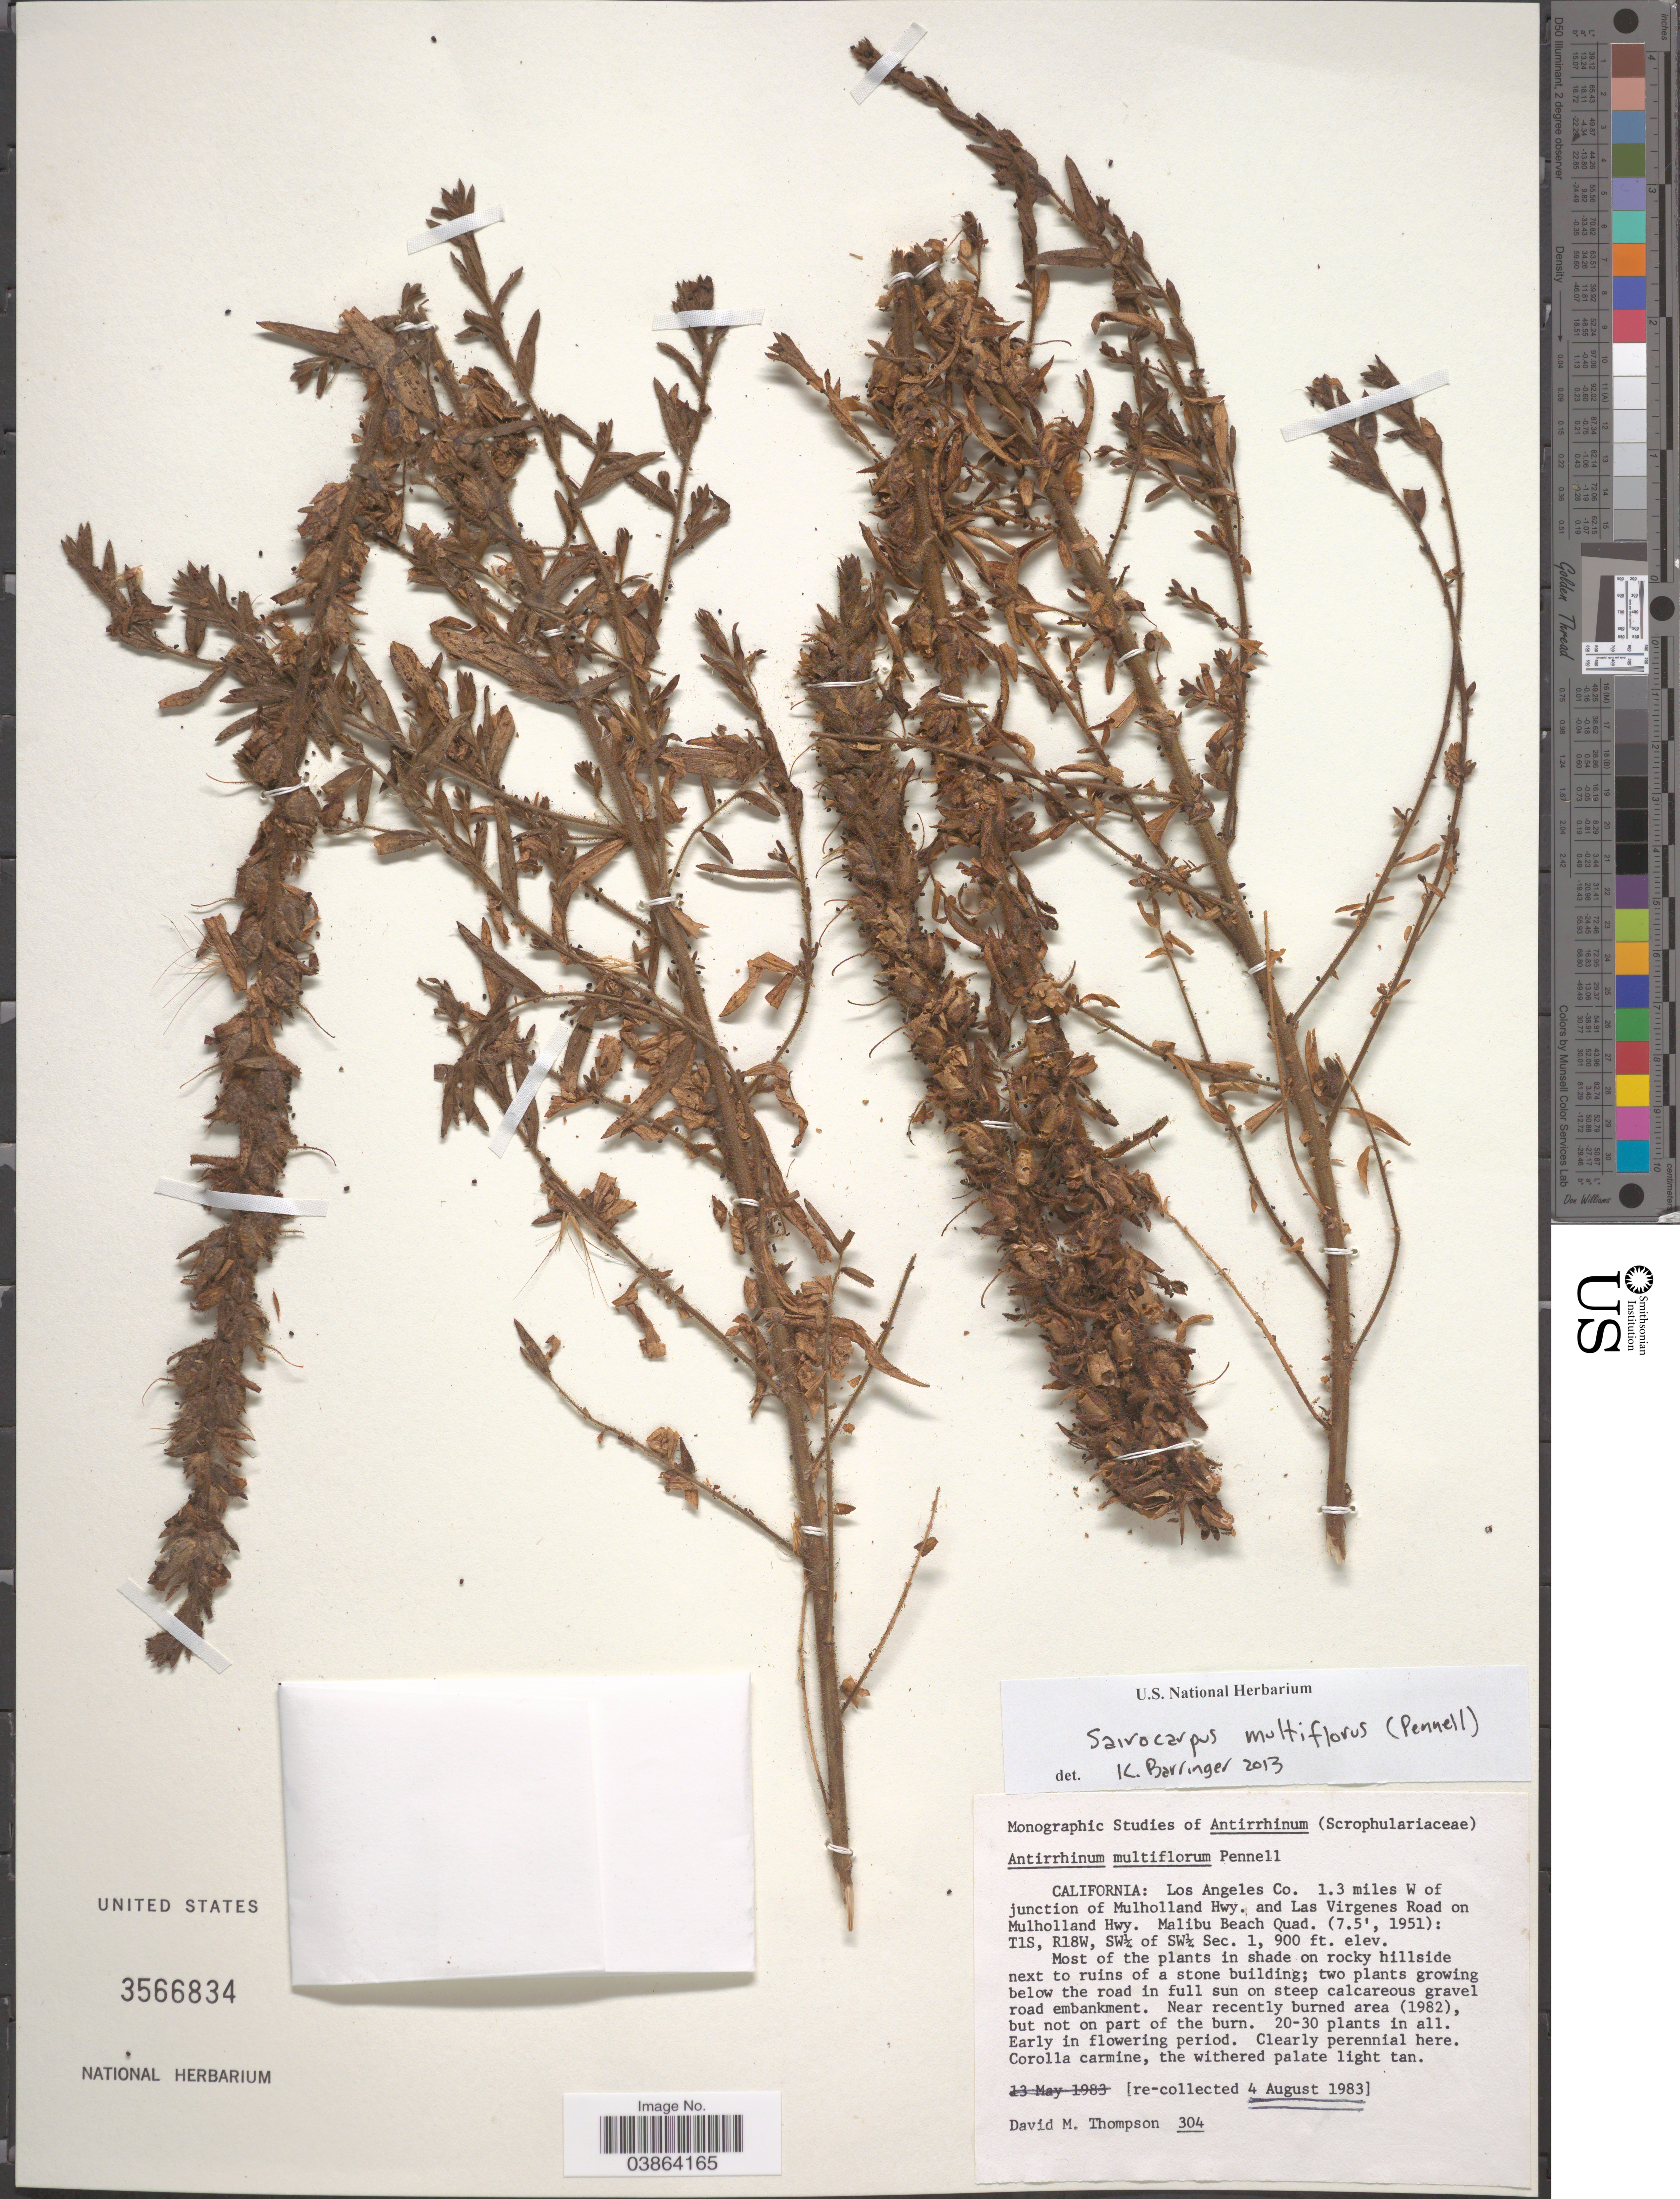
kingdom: Plantae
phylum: Tracheophyta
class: Magnoliopsida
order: Lamiales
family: Plantaginaceae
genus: Sairocarpus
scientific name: Sairocarpus multiflorus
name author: (Pennell) D.A. Sutton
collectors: D. M. Thompson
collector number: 304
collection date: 1983-08-04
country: United States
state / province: California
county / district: Los Angeles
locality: Los Angeles Co. 1.3 miles W of junction of Mulholland Hwy. and Las Virgenes Road on Mulholland Hwy. Malibu Beach Quad. T1S, R18W, SW¼ of SW¼ Sec.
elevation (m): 579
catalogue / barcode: US 3566834